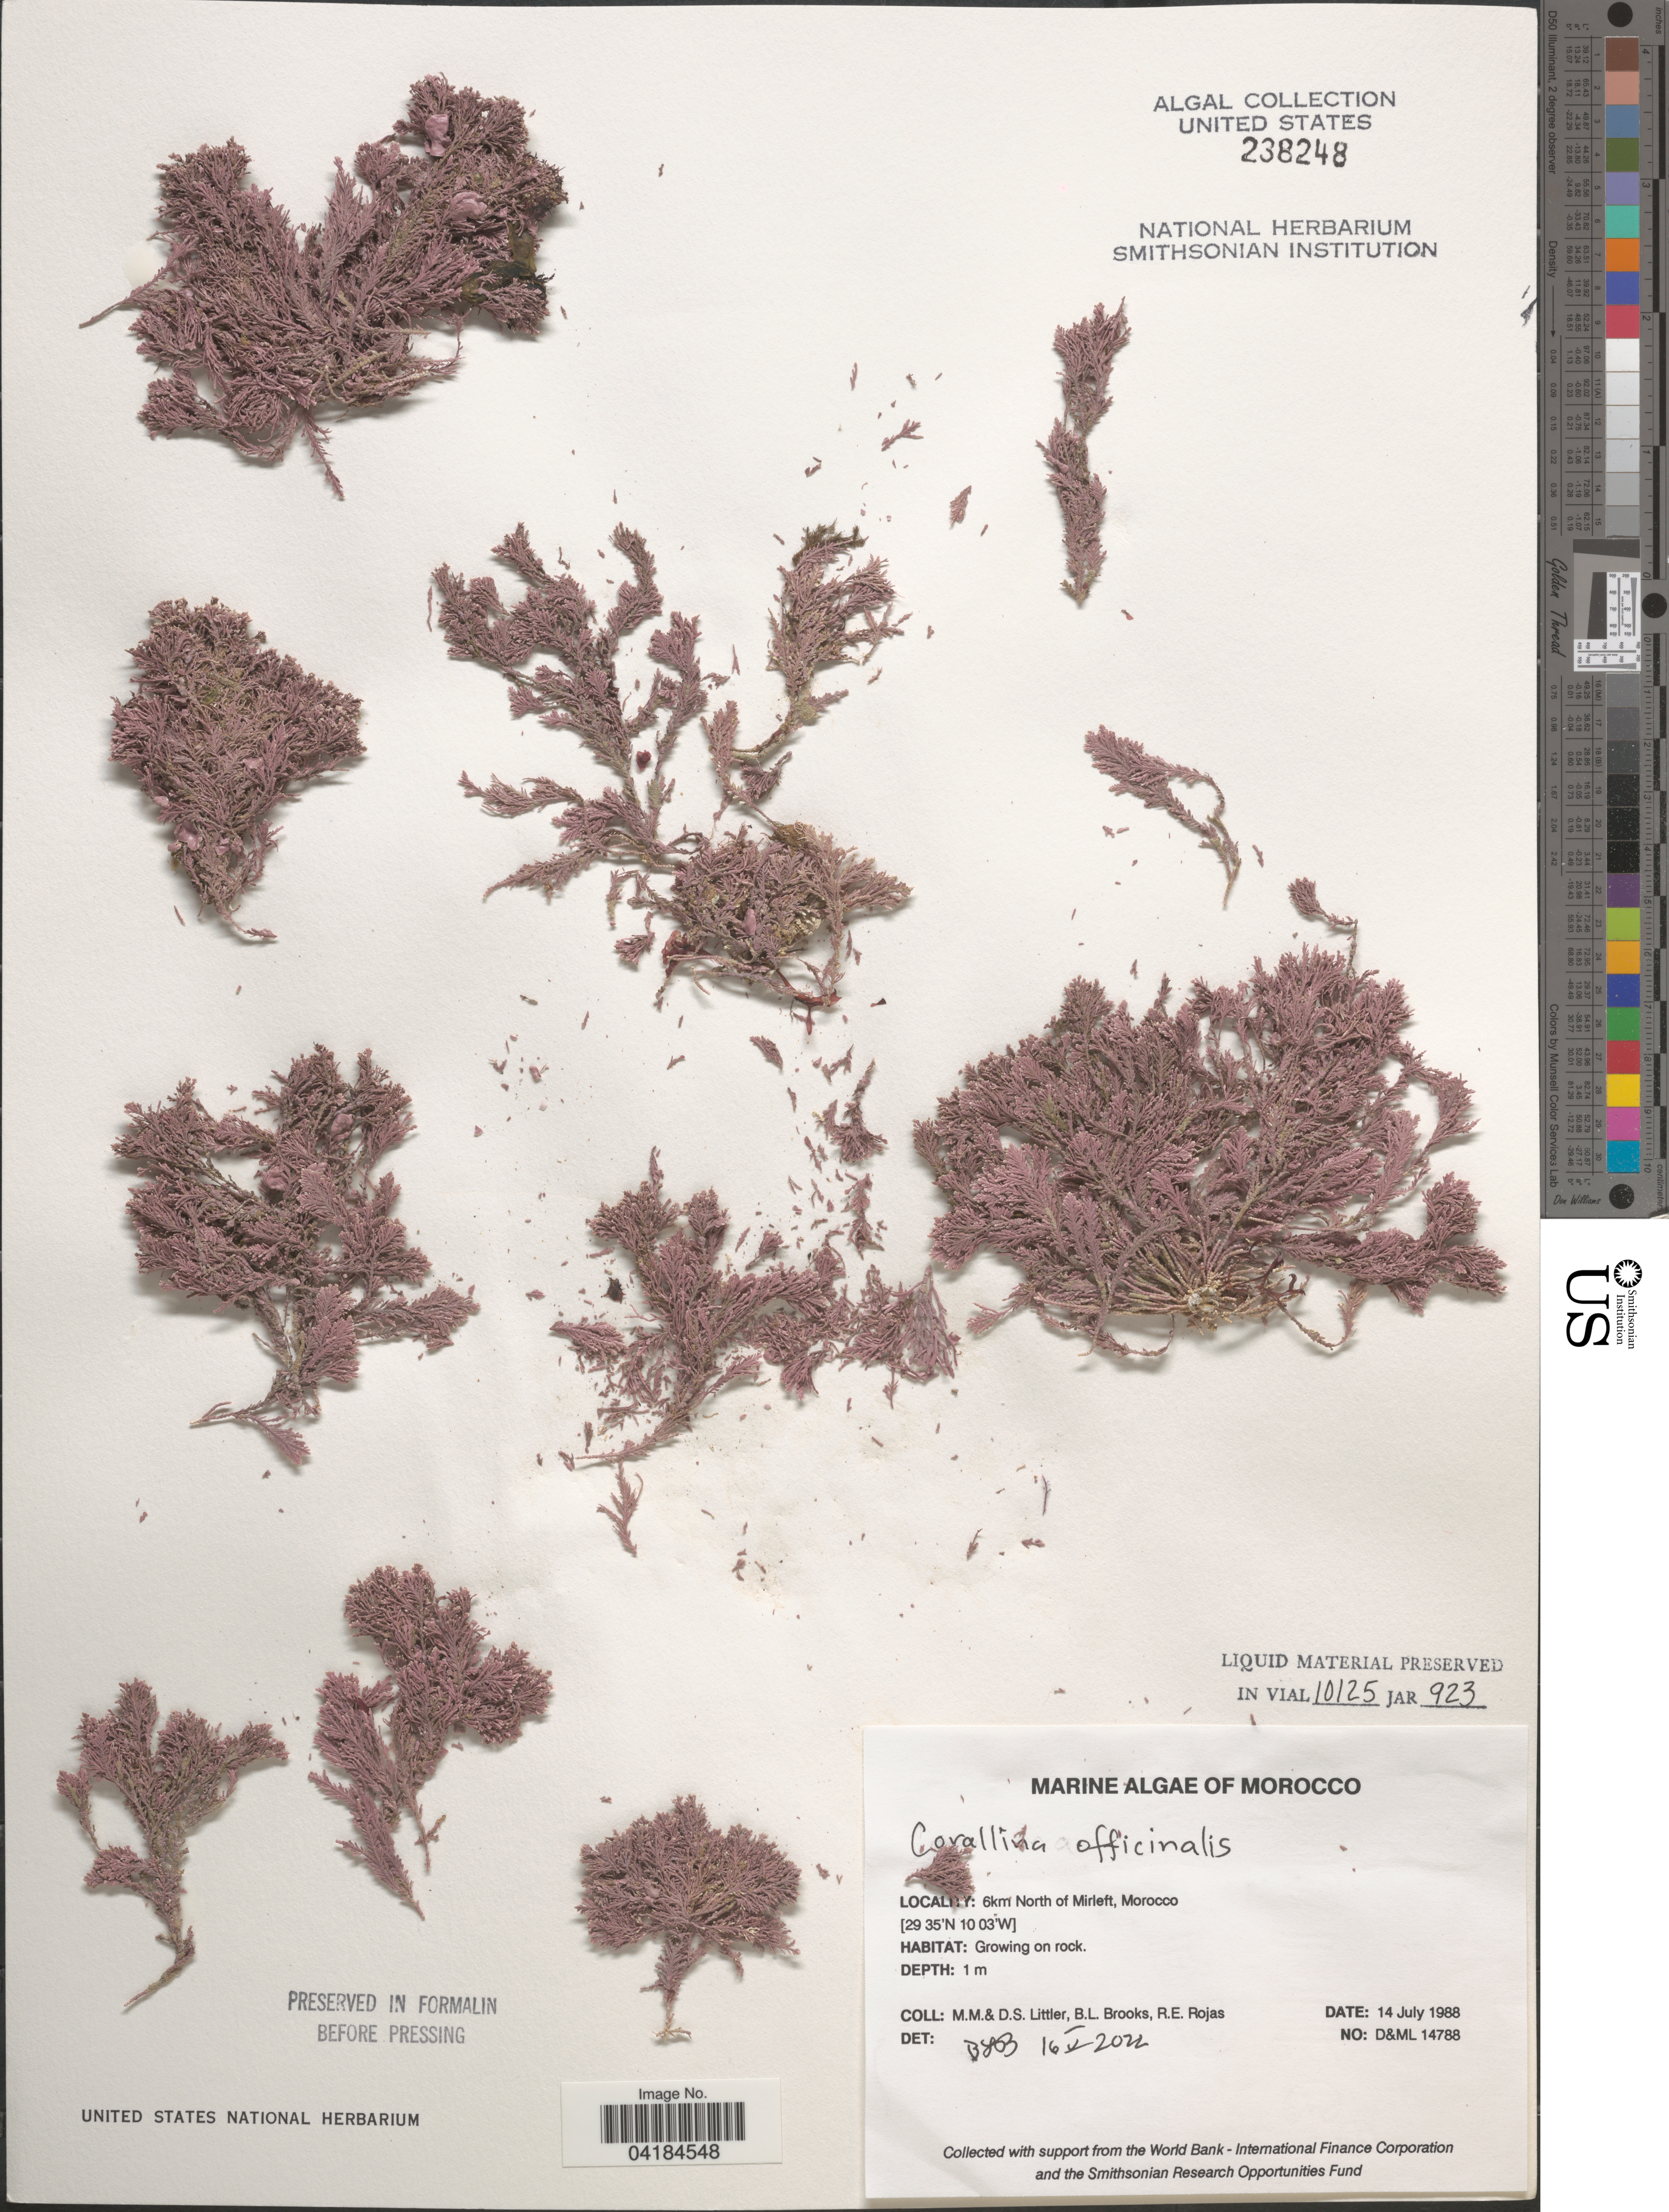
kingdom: Plantae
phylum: Rhodophyta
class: Florideophyceae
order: Corallinales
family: Corallinaceae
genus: Corallina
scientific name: Corallina officinalis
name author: L.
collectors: D. S. Littler, B. Brooks & R. Rojas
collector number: D&ML14788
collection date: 1988-07-14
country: Morocco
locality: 6km North of Mirleft.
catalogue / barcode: US 238248